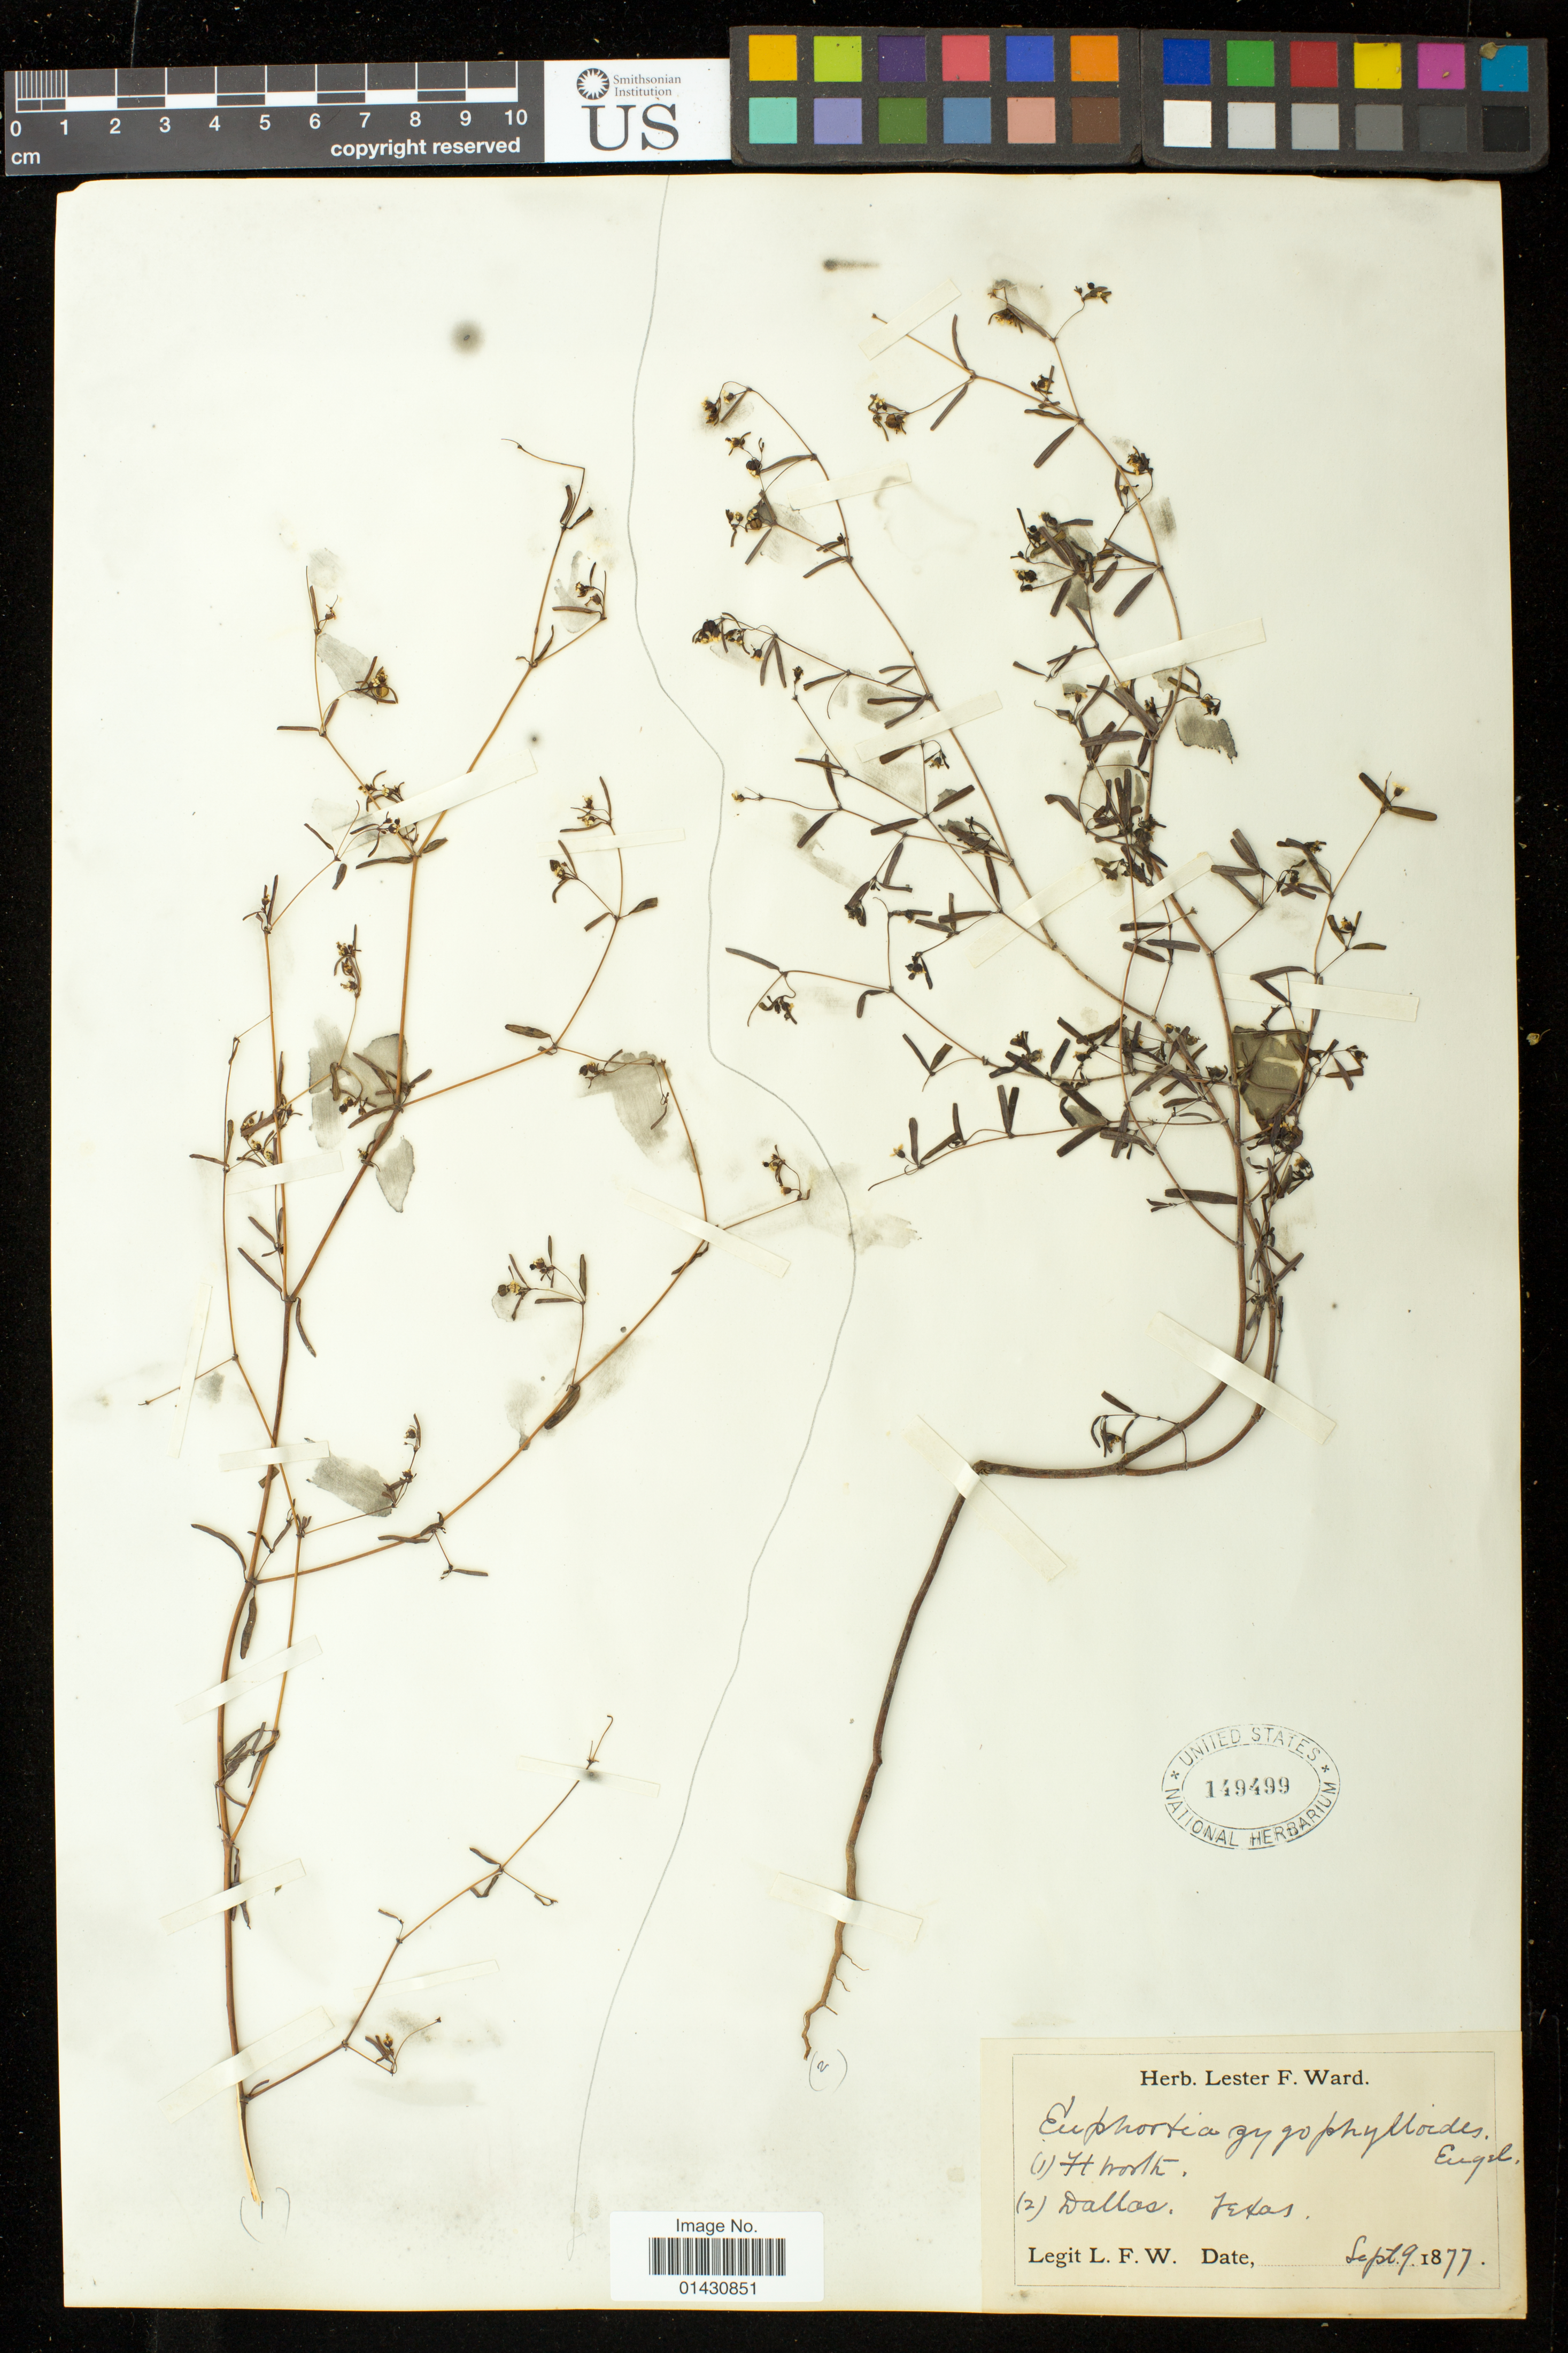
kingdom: Plantae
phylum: Tracheophyta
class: Magnoliopsida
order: Malpighiales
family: Euphorbiaceae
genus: Euphorbia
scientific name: Euphorbia missurica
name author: Raf.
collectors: L. W. Ward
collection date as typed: Sept. 9, 1877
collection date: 1877-09-09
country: United States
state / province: Texas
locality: Dallas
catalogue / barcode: US 149499-2